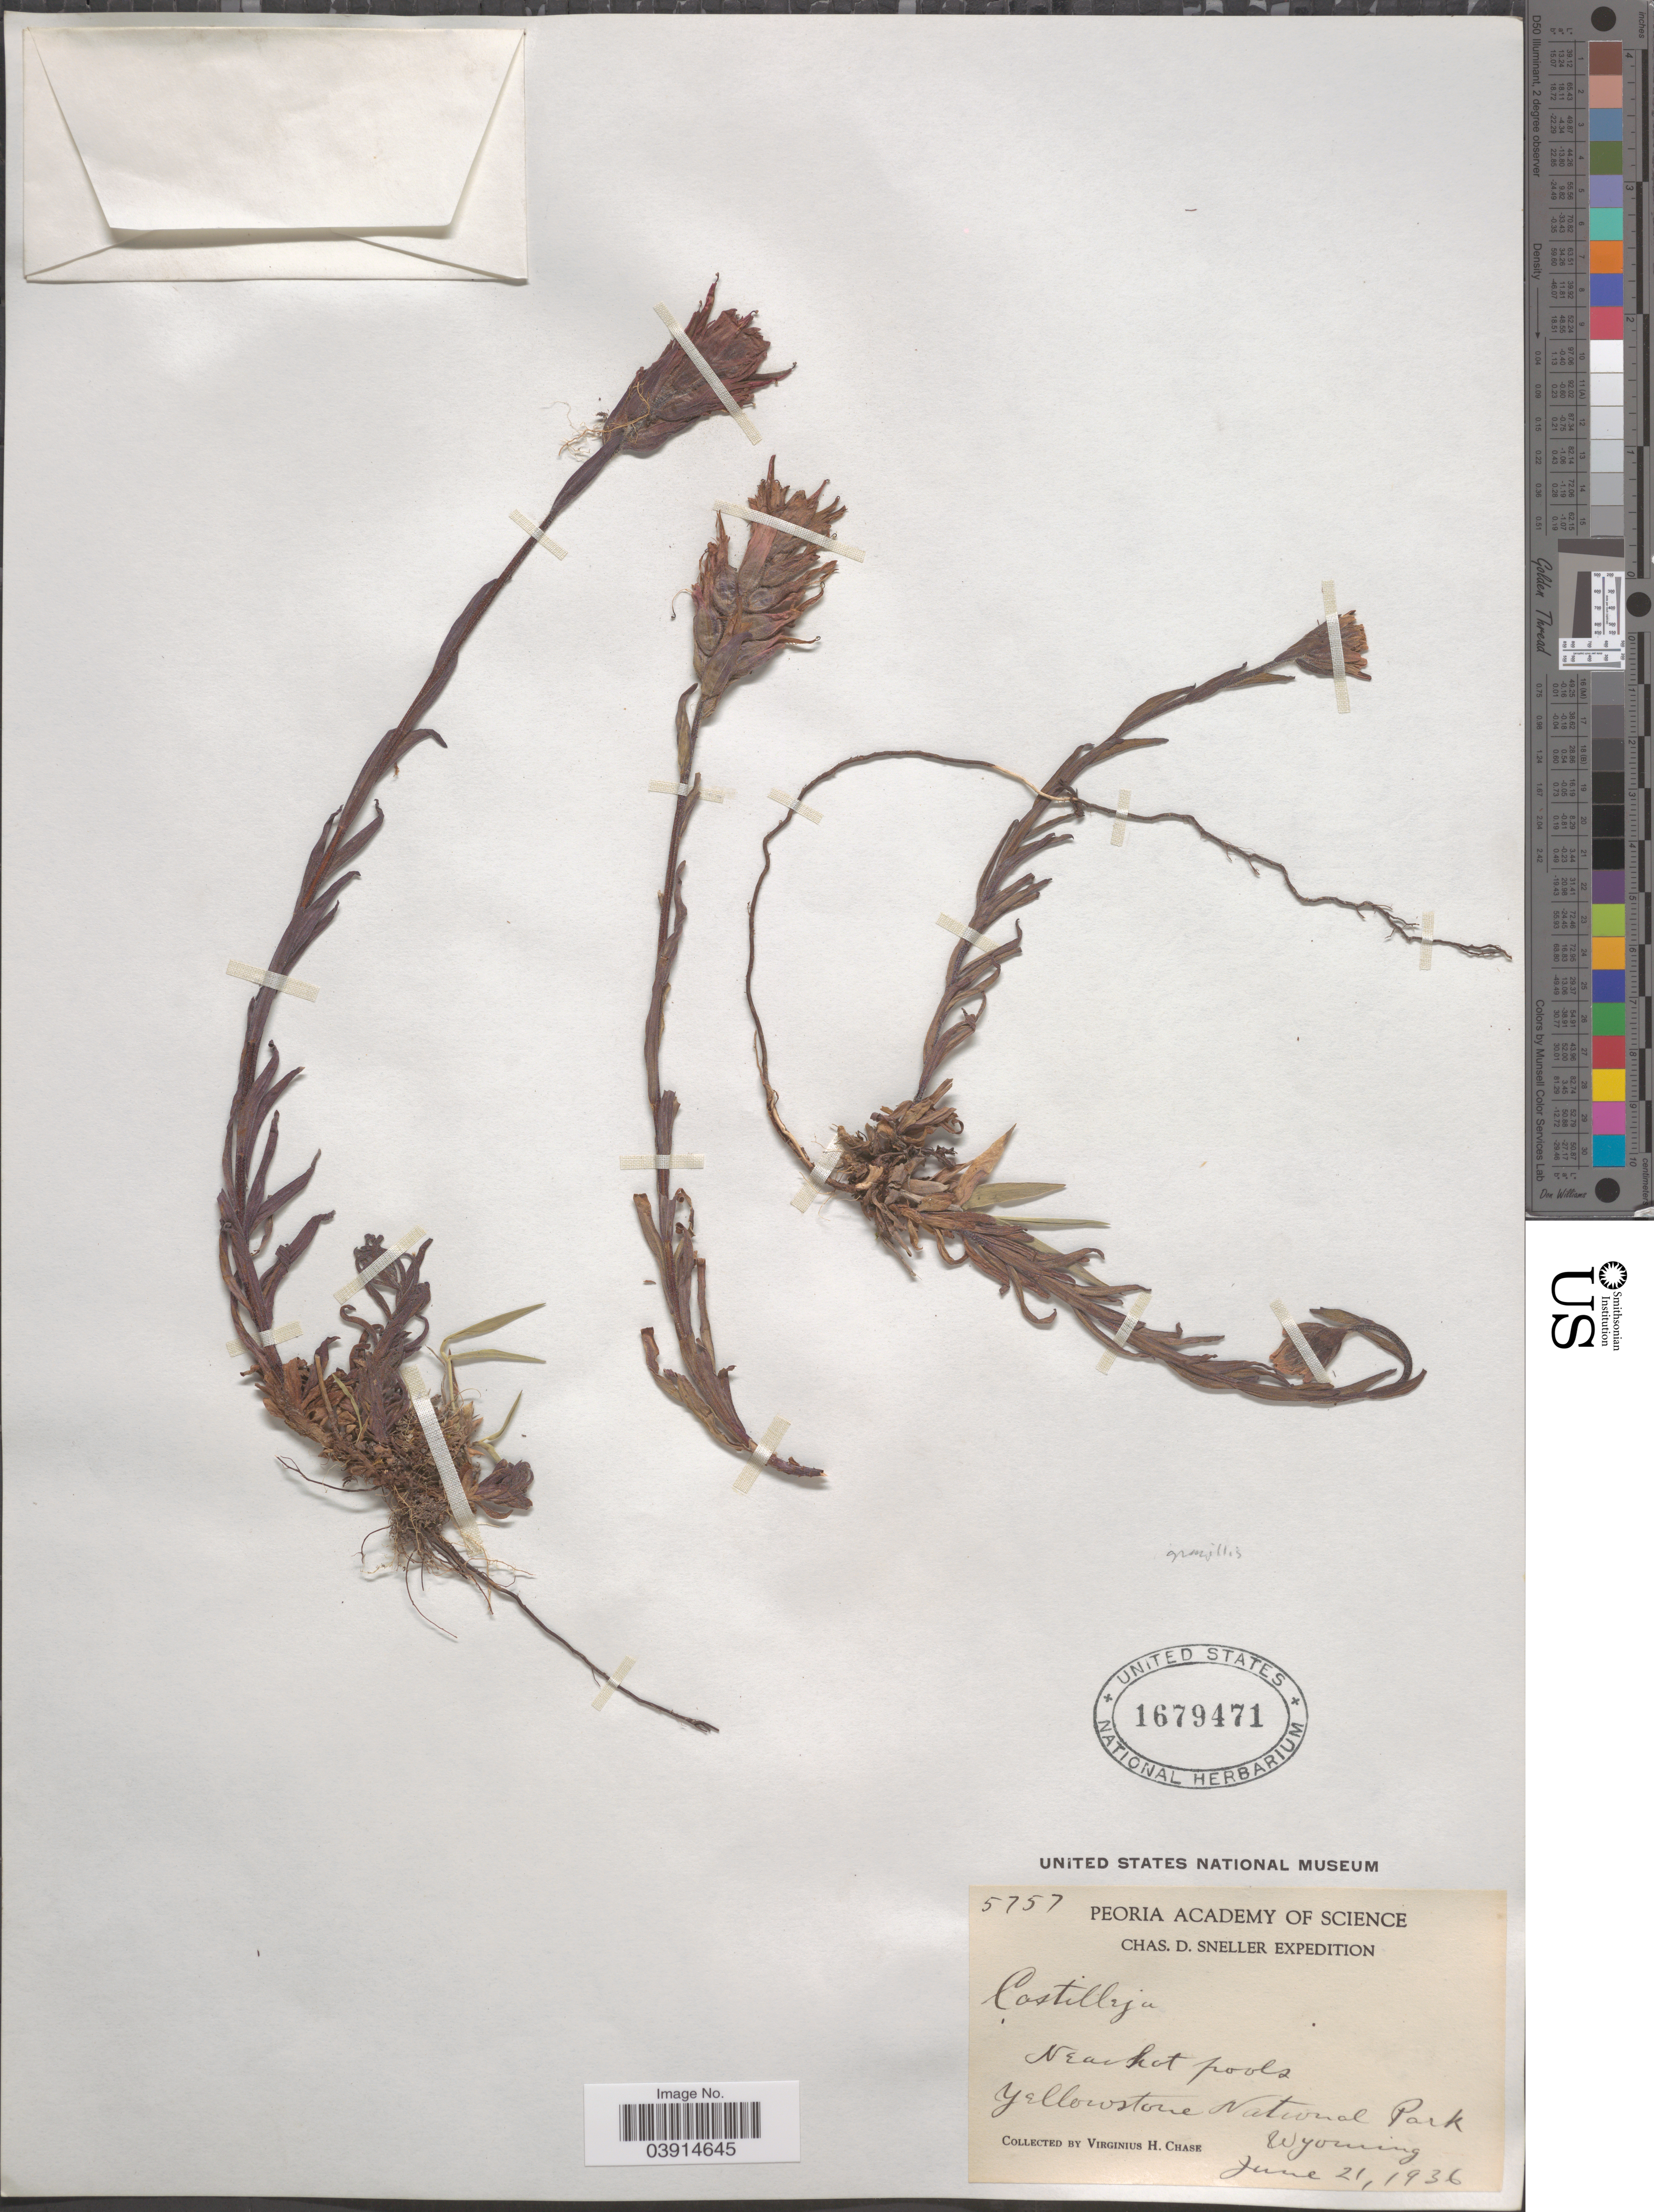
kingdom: Plantae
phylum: Tracheophyta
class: Magnoliopsida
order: Lamiales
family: Orobanchaceae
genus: Castilleja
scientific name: Castilleja sp.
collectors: V. H. Chase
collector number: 5757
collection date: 1936-06-21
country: United States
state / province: Wyoming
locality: Near hot pools. Yellowstone National Park.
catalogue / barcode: US 1679471